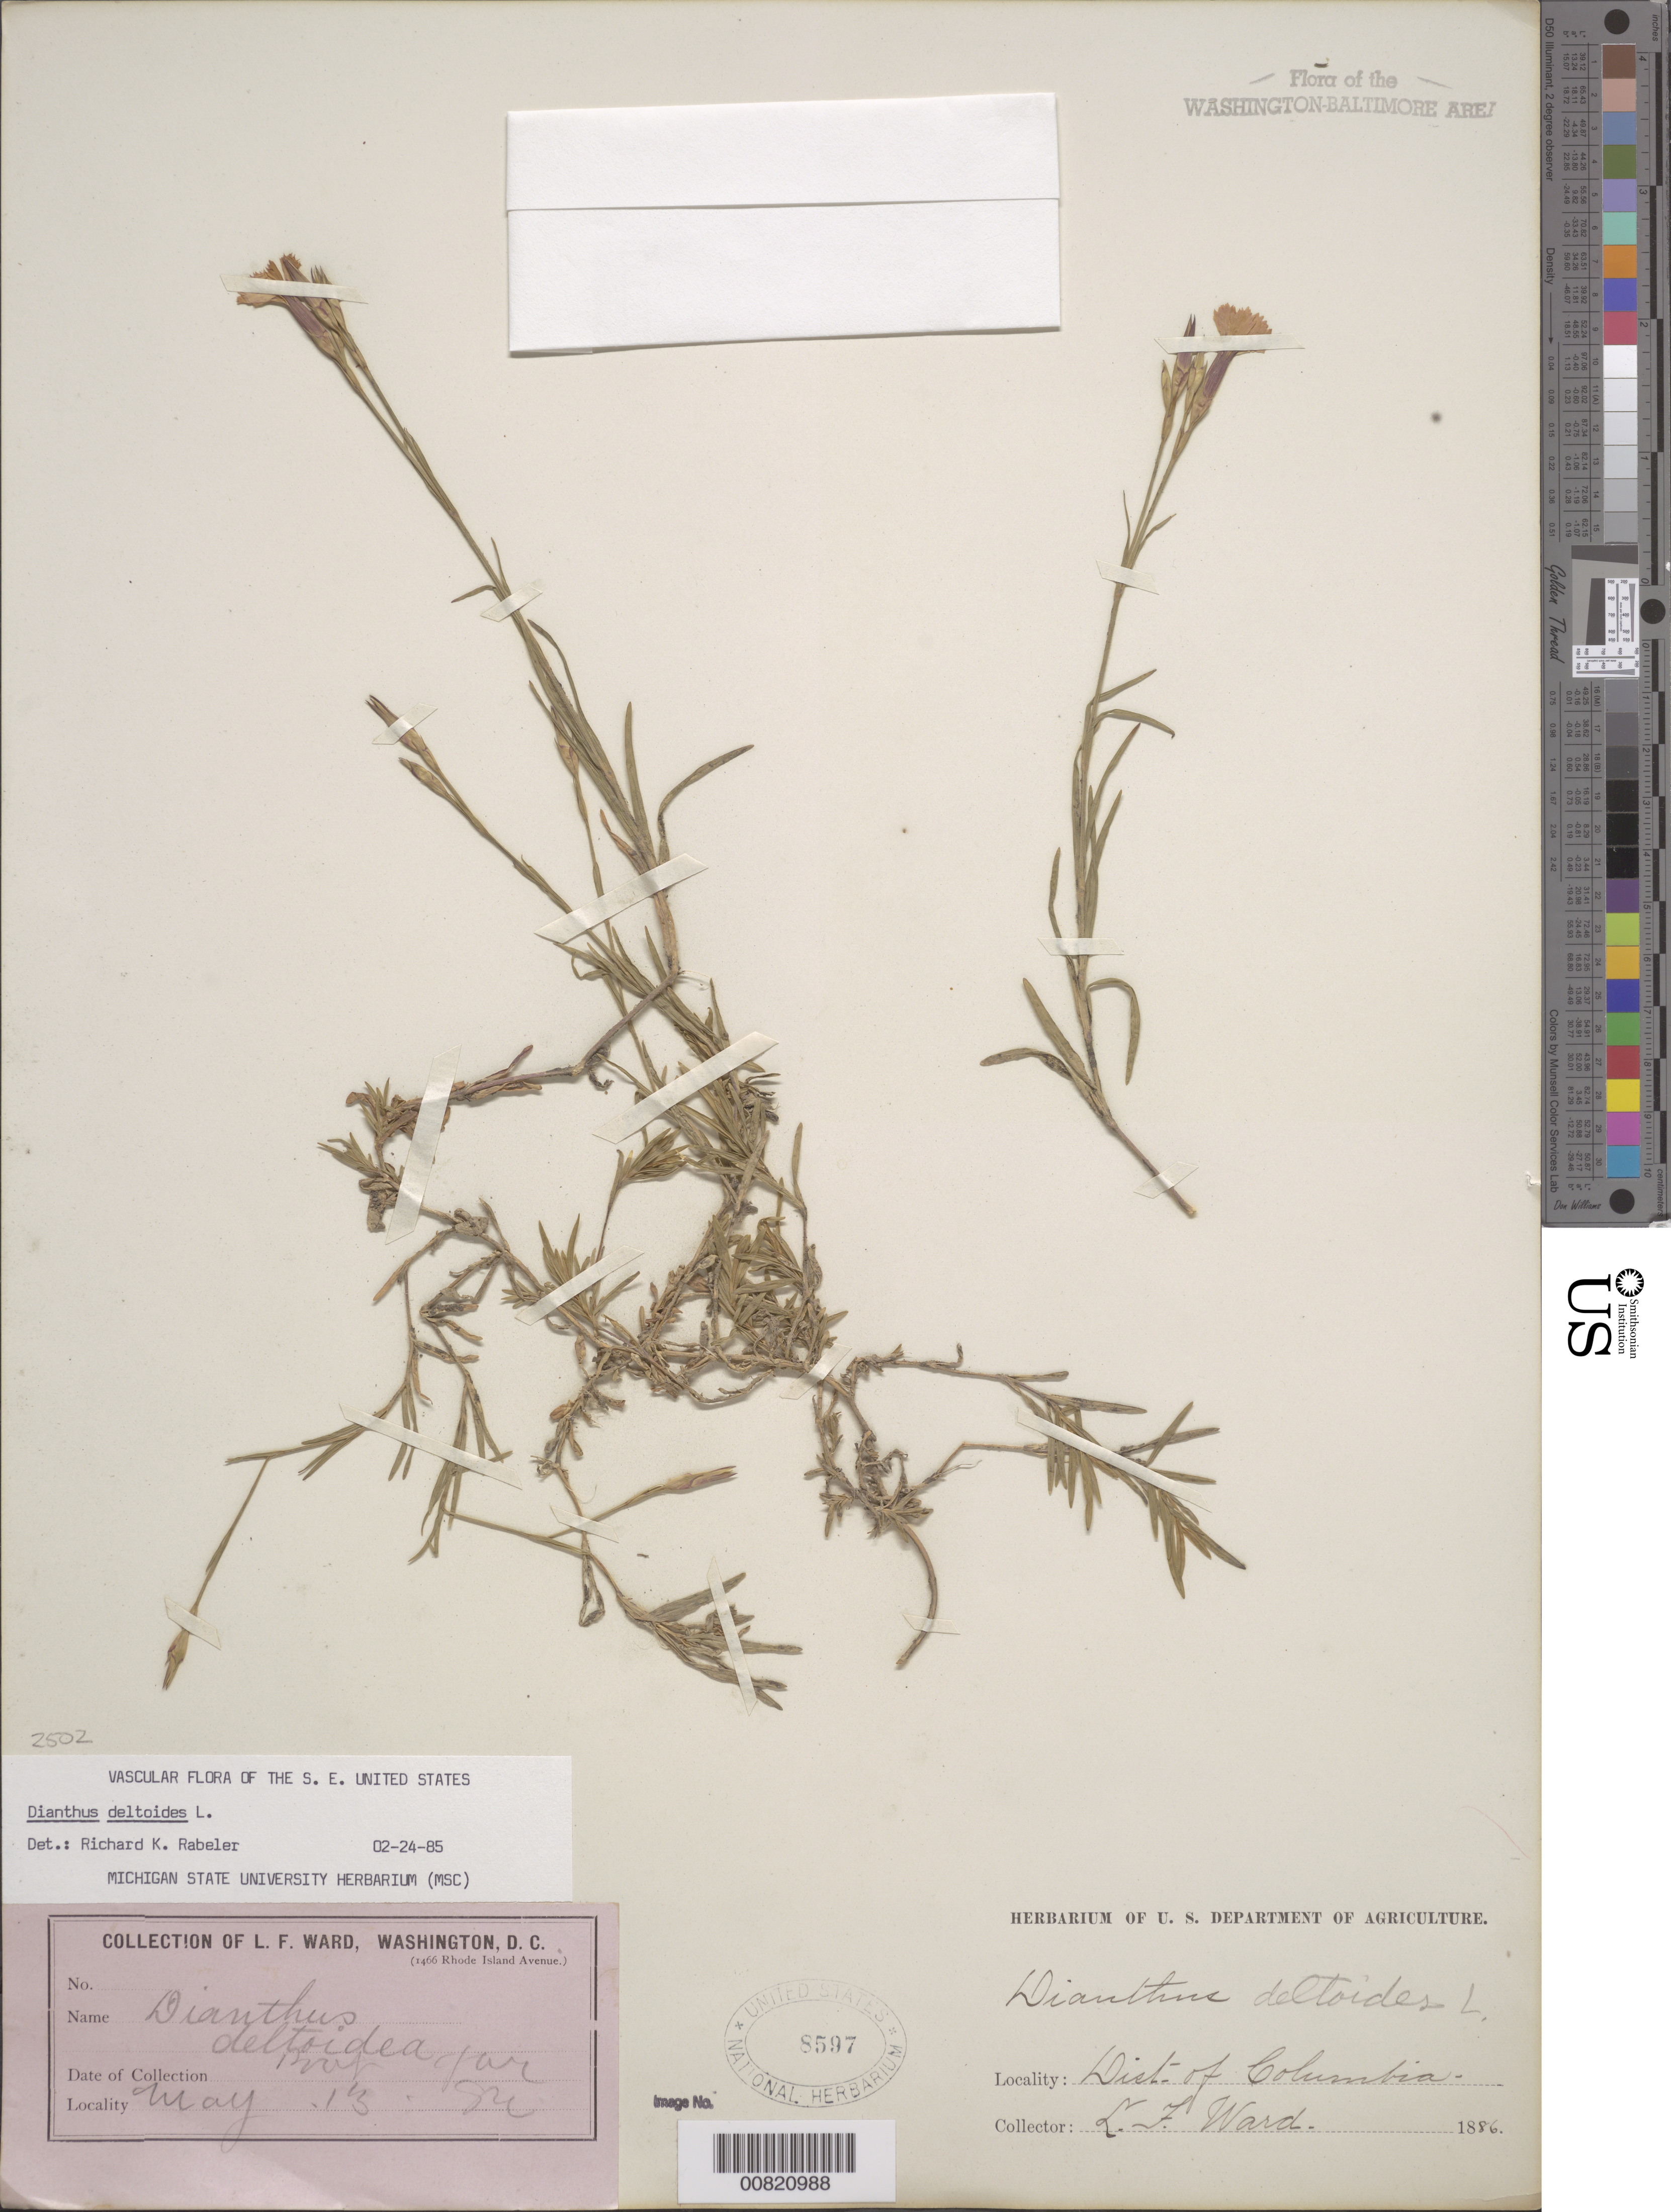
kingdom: Plantae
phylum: Tracheophyta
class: Magnoliopsida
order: Caryophyllales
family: Caryophyllaceae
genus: Dianthus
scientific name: Dianthus deltoides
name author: L.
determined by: Rabeler, R. K.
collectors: L. F. Ward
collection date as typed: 13 May 1886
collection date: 1886-05-13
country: United States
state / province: District of Columbia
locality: Botanical Gardens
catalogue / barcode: US 8597